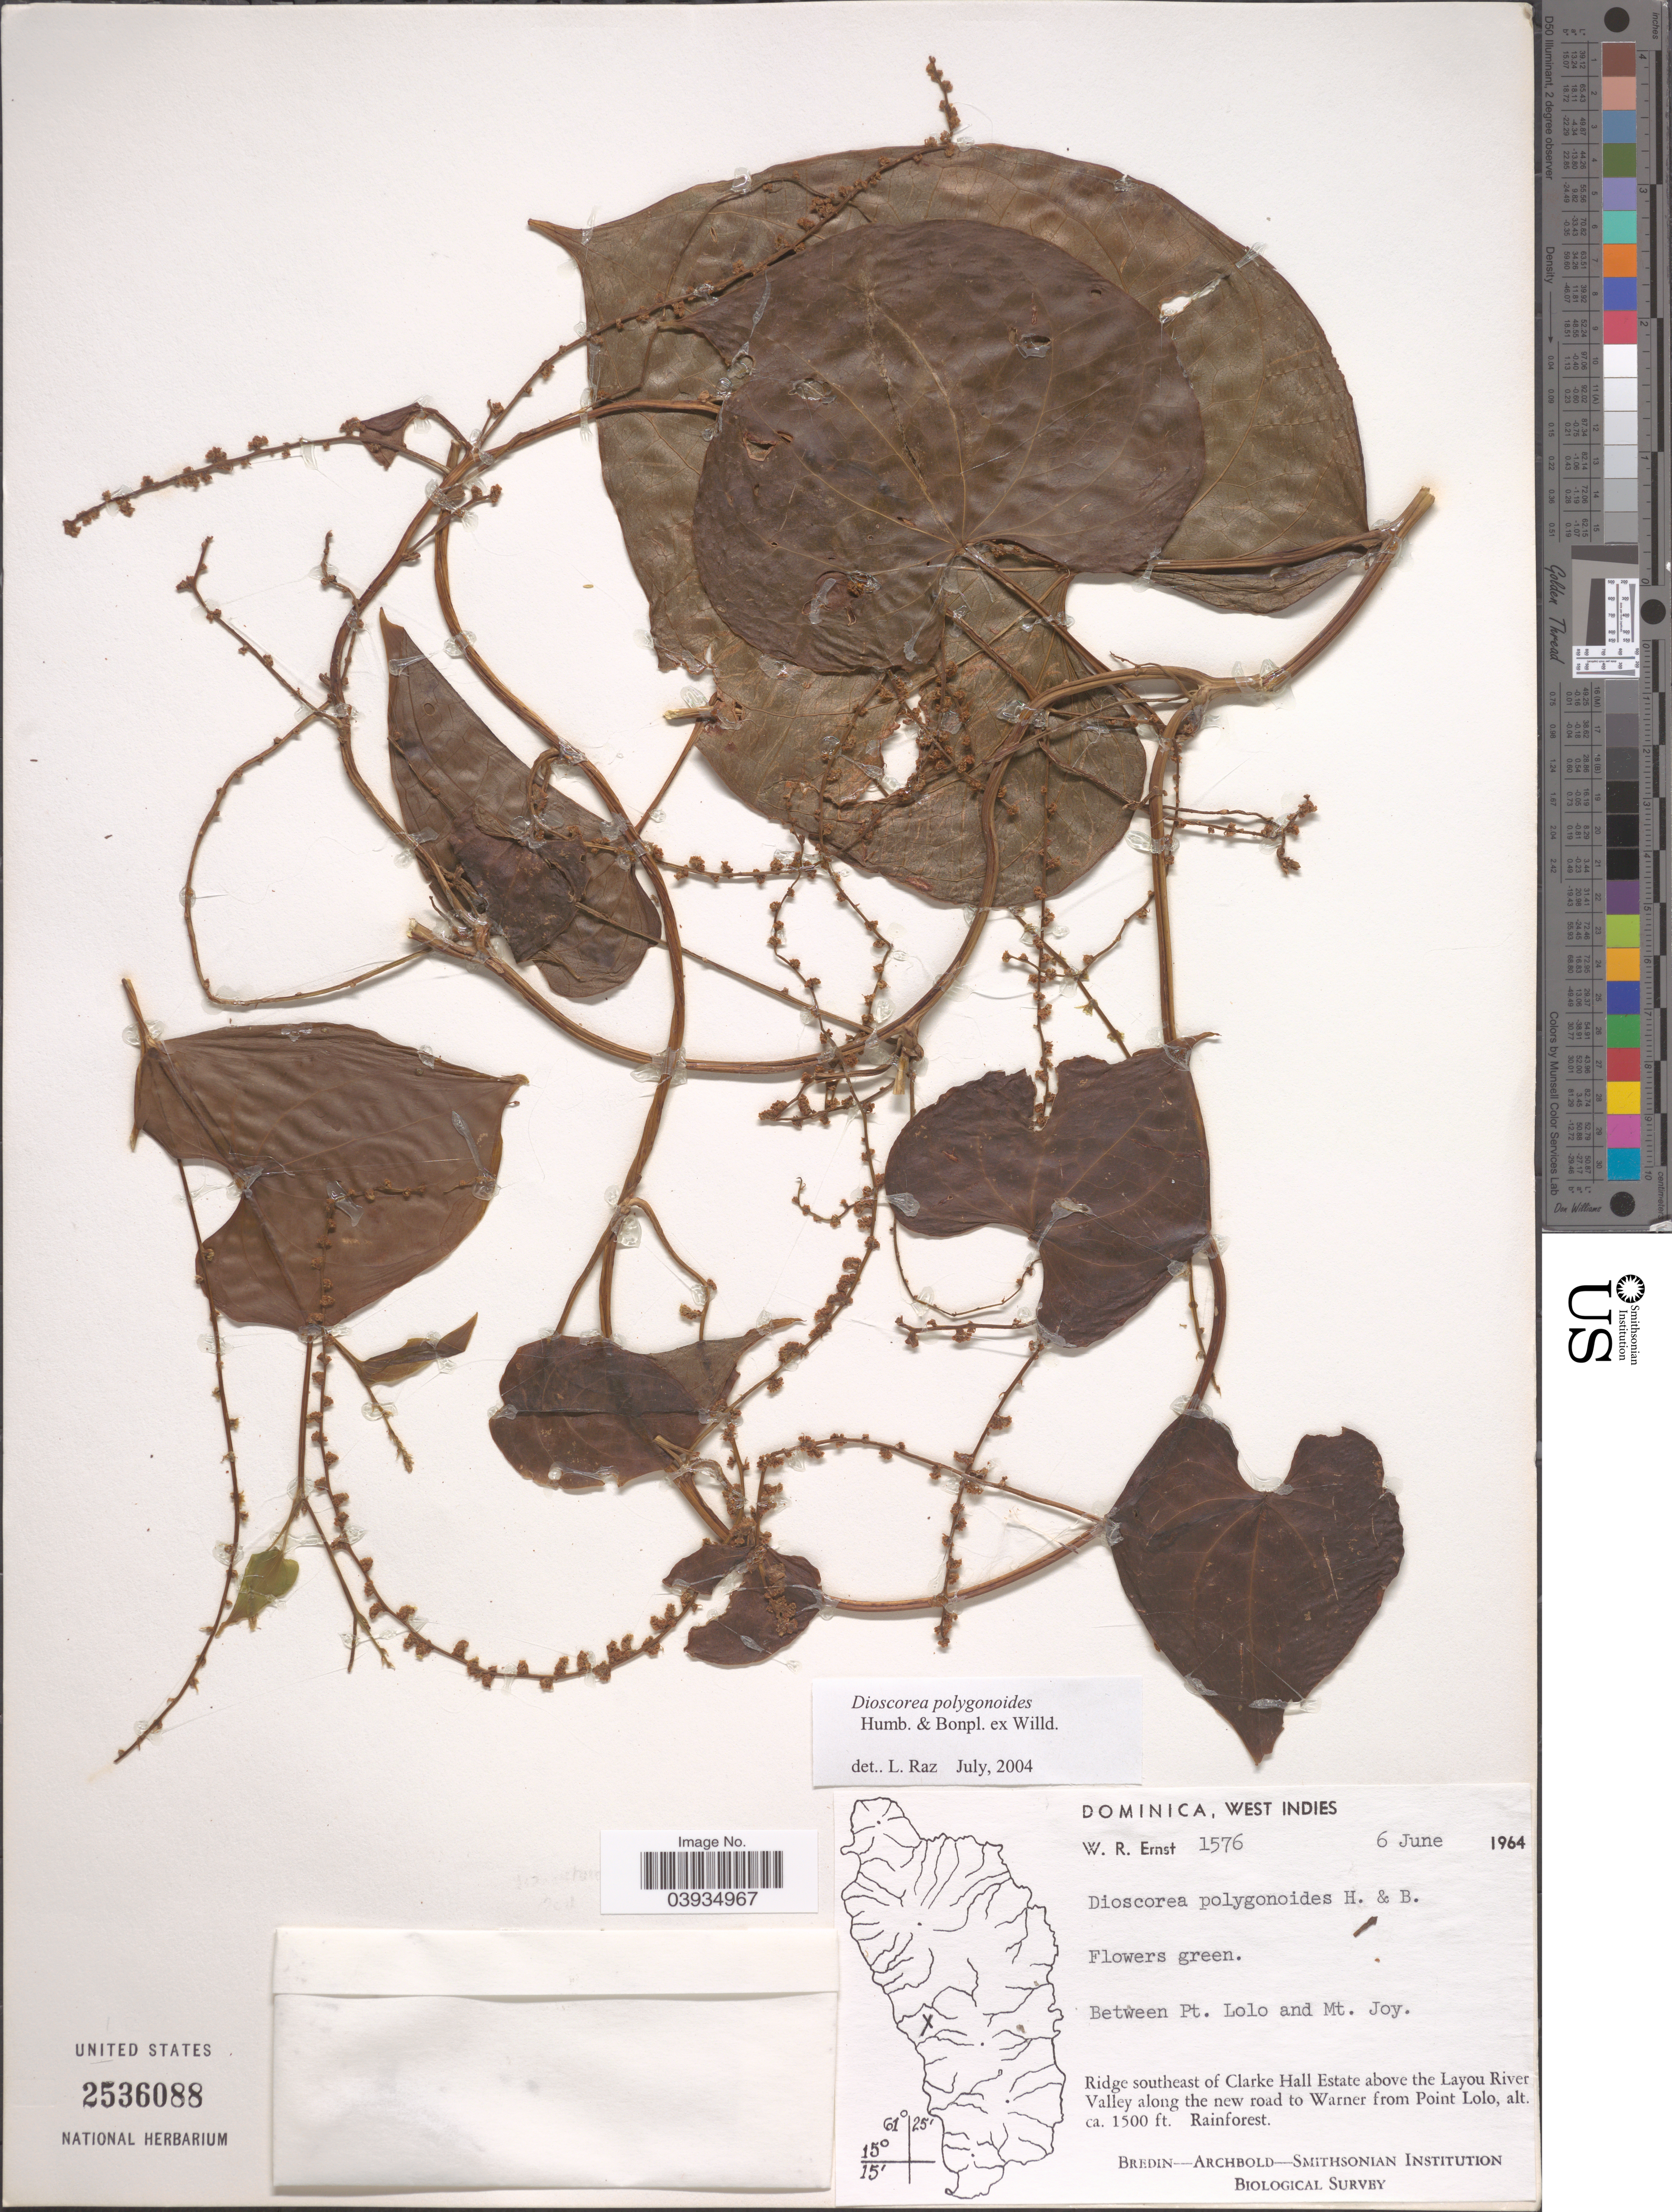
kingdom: Plantae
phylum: Tracheophyta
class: Liliopsida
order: Dioscoreales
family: Dioscoreaceae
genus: Dioscorea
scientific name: Dioscorea polygonoides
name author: Humb. & Bonpl. ex Willd.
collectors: W. R. Ernst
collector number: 1576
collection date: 1964-06-06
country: Dominica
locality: Between Pt. Lolo and Mt. Joy. Ridge southeast of Clarke Hall Estate above the Layou River Valley along the new road to Warner from Point Lolo.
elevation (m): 457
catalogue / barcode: US 2536088